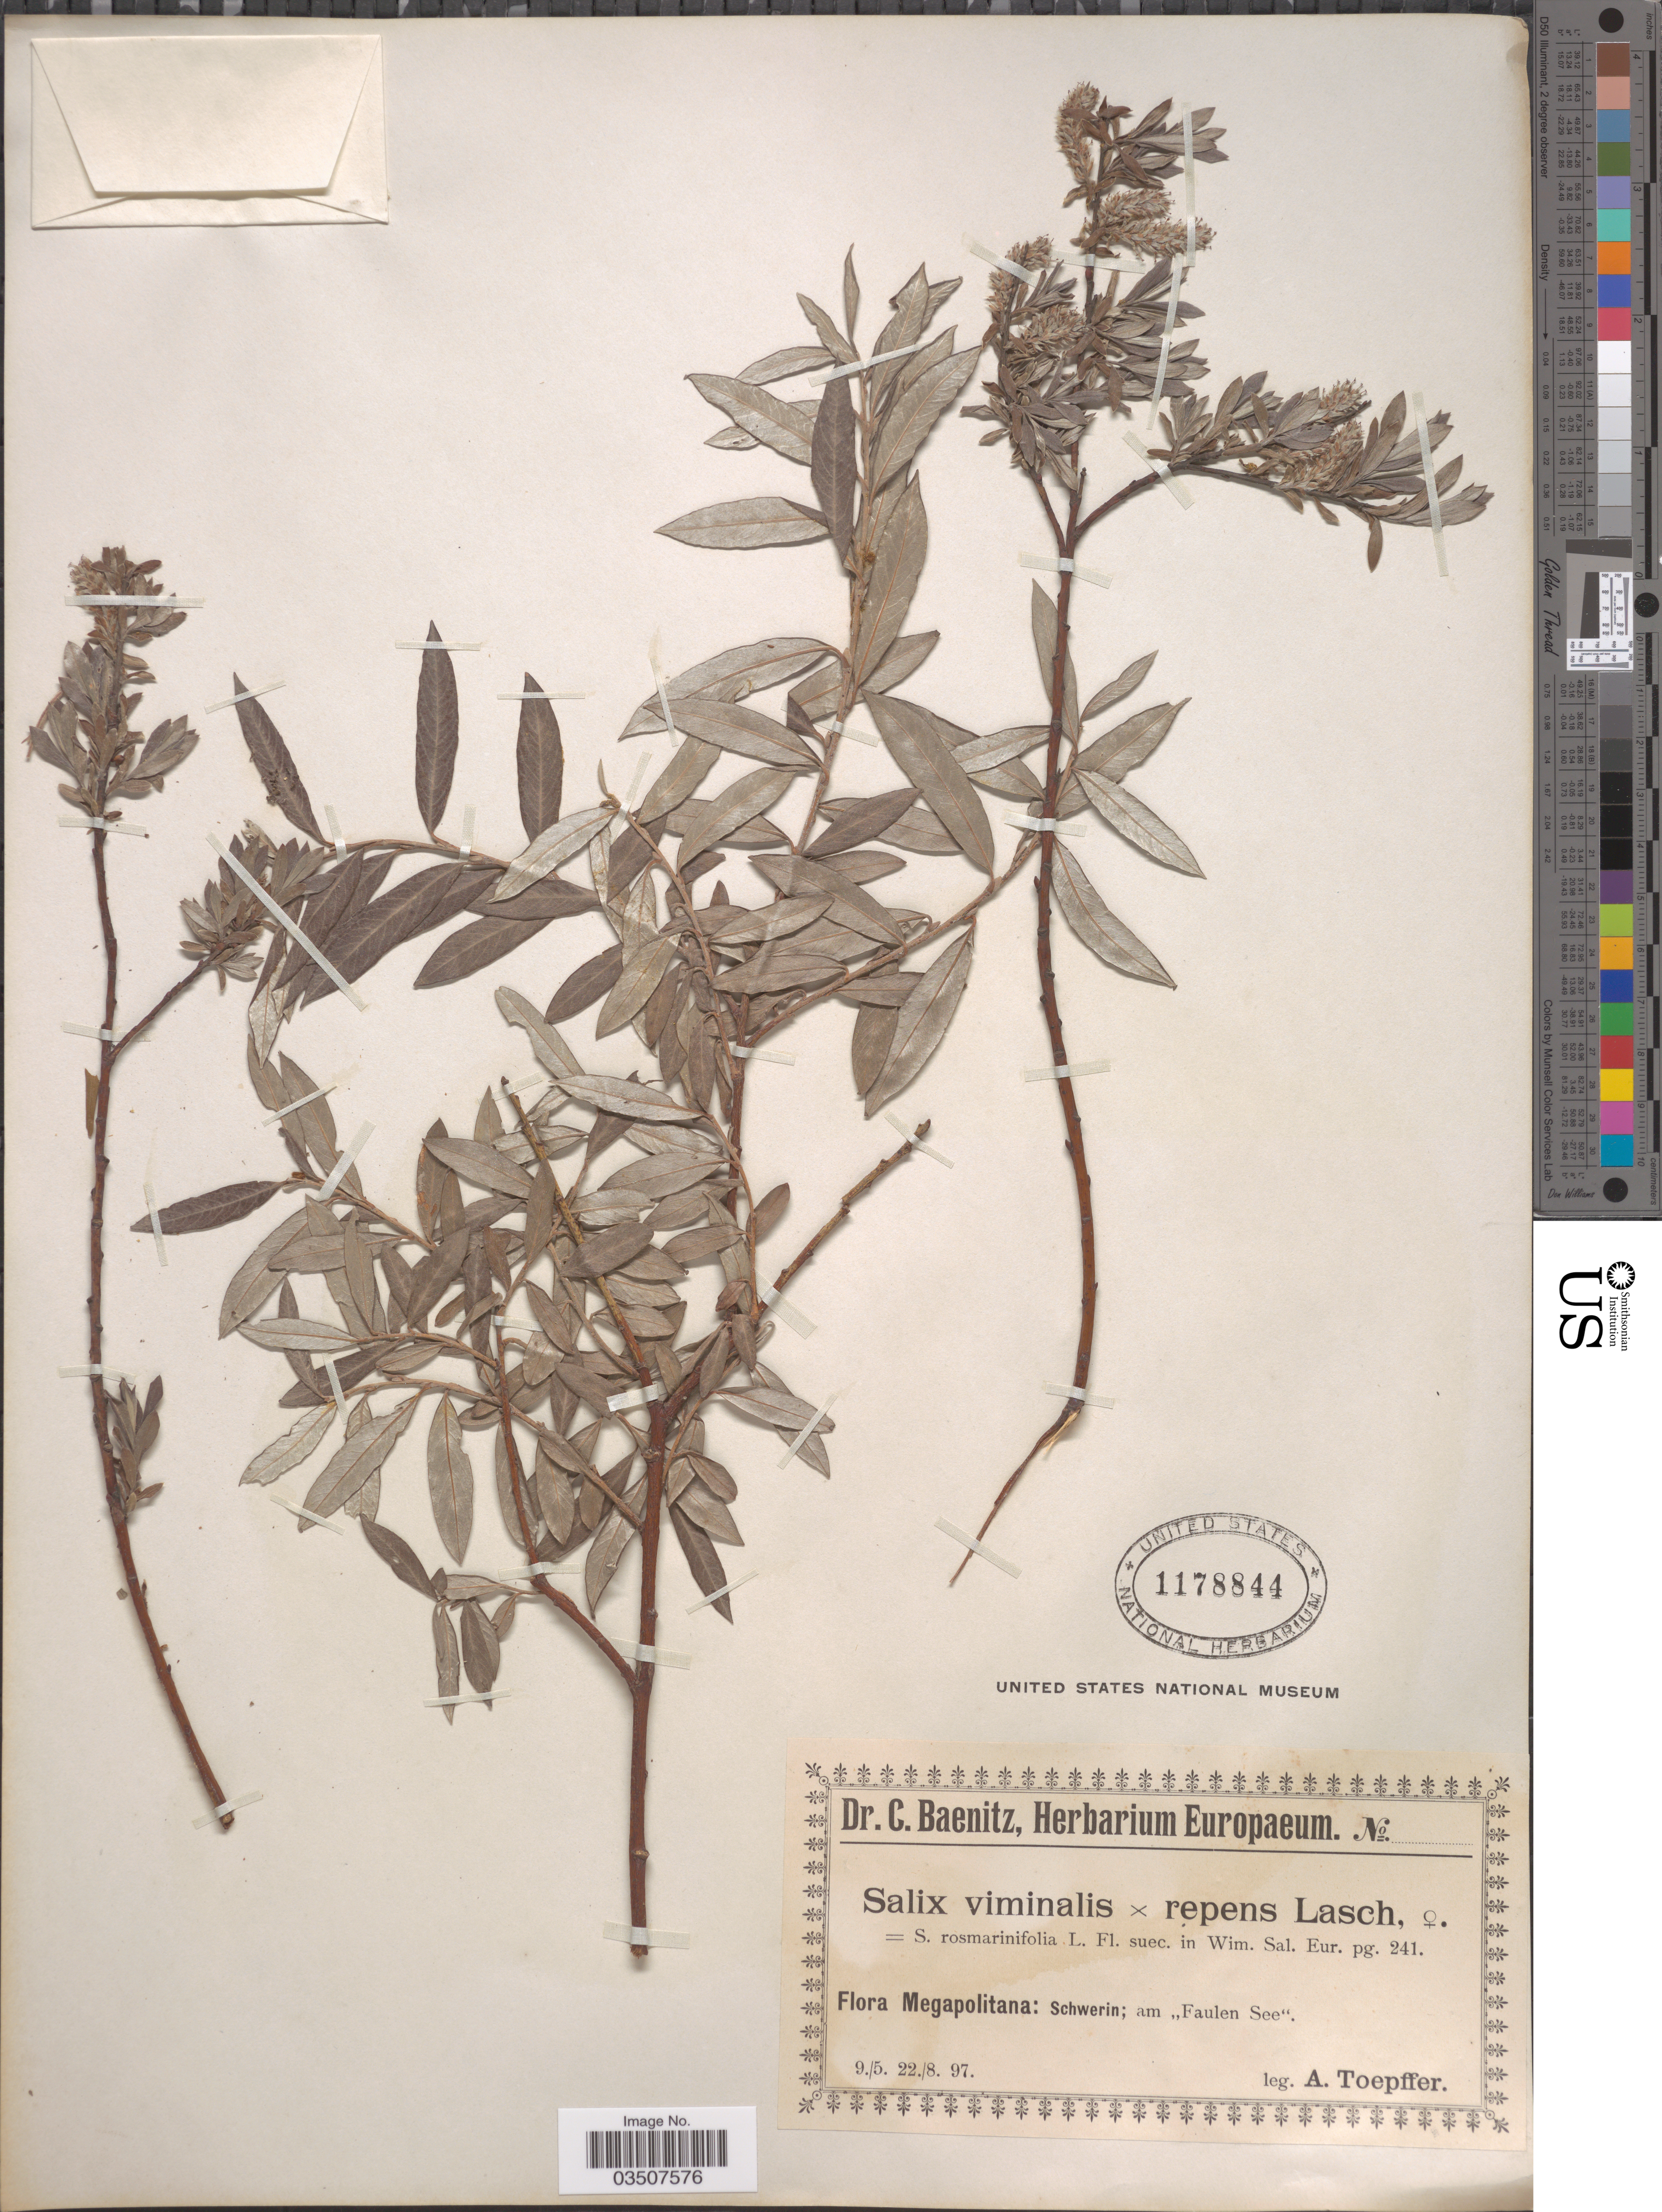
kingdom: Plantae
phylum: Tracheophyta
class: Magnoliopsida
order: Malpighiales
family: Salicaceae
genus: Salix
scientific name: Salix viminalis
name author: L.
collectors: A. Toepffer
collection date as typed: Transcribed d/m/y: 9/5/97 to 22/8/97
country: Germany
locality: Megapolitana: Schwerin; am "Faulen See".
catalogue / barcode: US 1178844